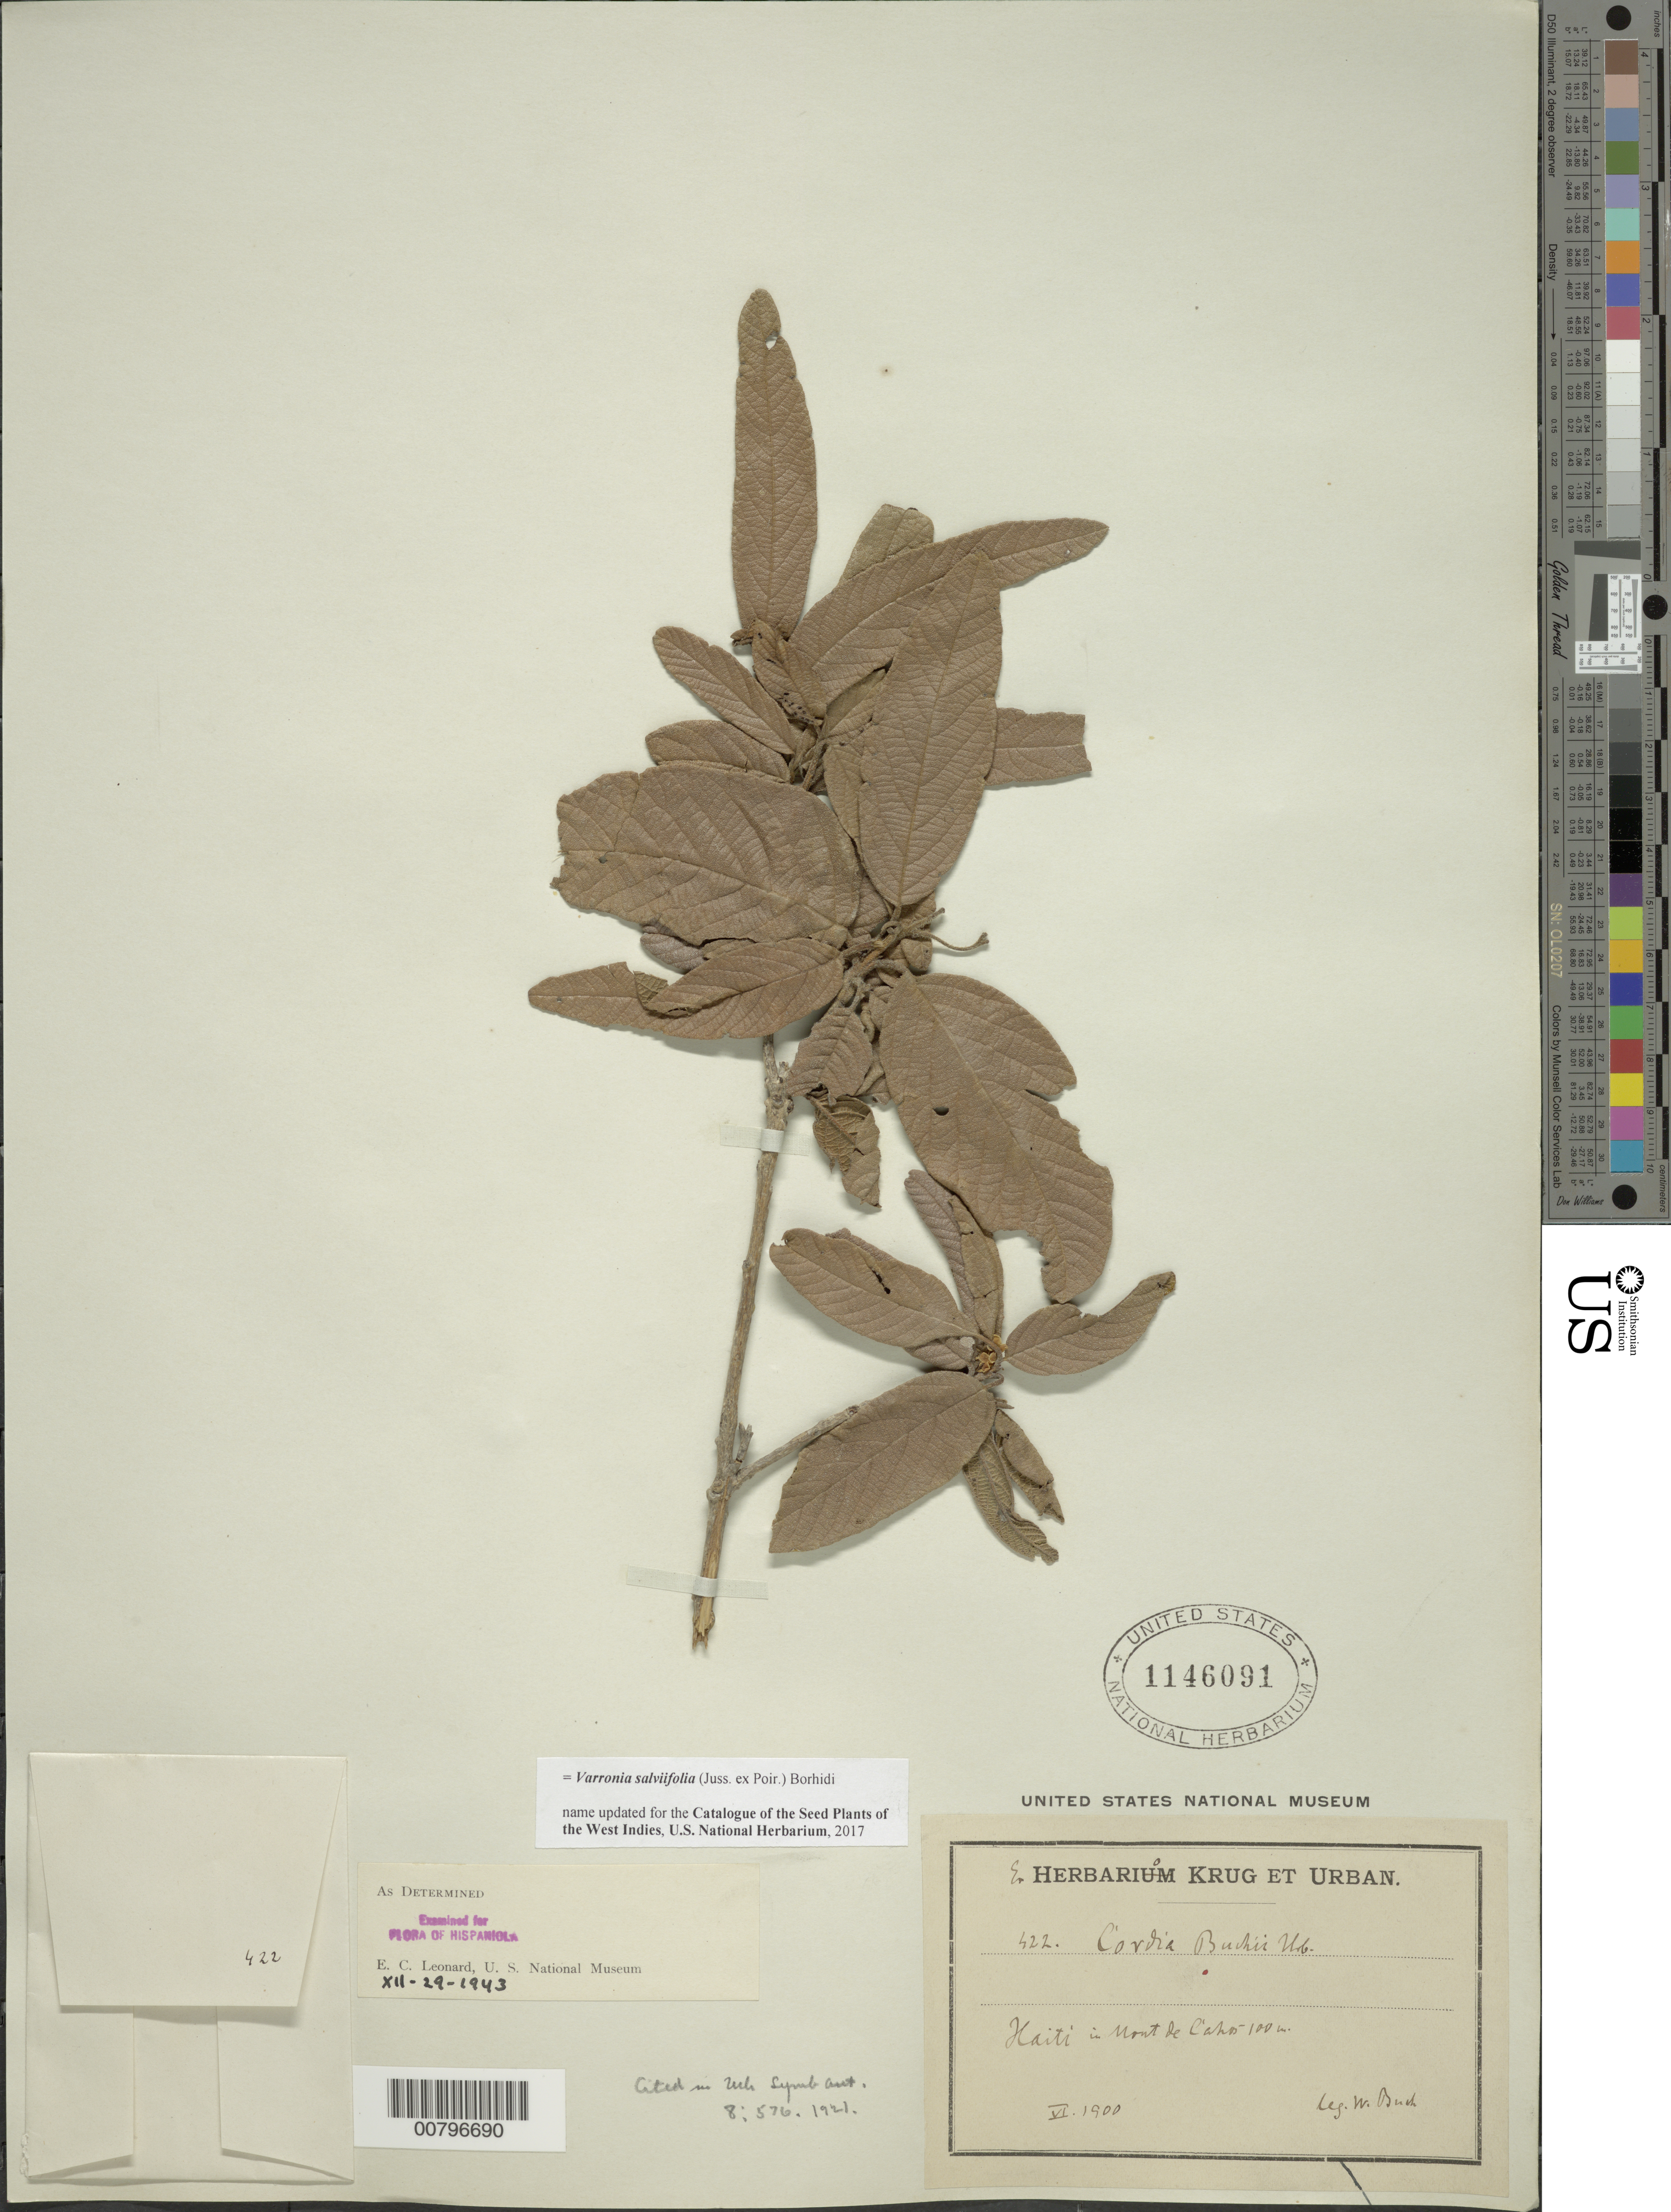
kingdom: Plantae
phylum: Tracheophyta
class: Magnoliopsida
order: Boraginales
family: Cordiaceae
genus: Varronia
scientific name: Varronia salviifolia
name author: (Juss. ex Poir.) Borhidi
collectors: W. Buch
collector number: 422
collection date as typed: Jun 1900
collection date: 1900-06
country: Haiti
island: Hispaniola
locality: In Mont de C'ahos.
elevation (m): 100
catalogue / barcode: US 1146091